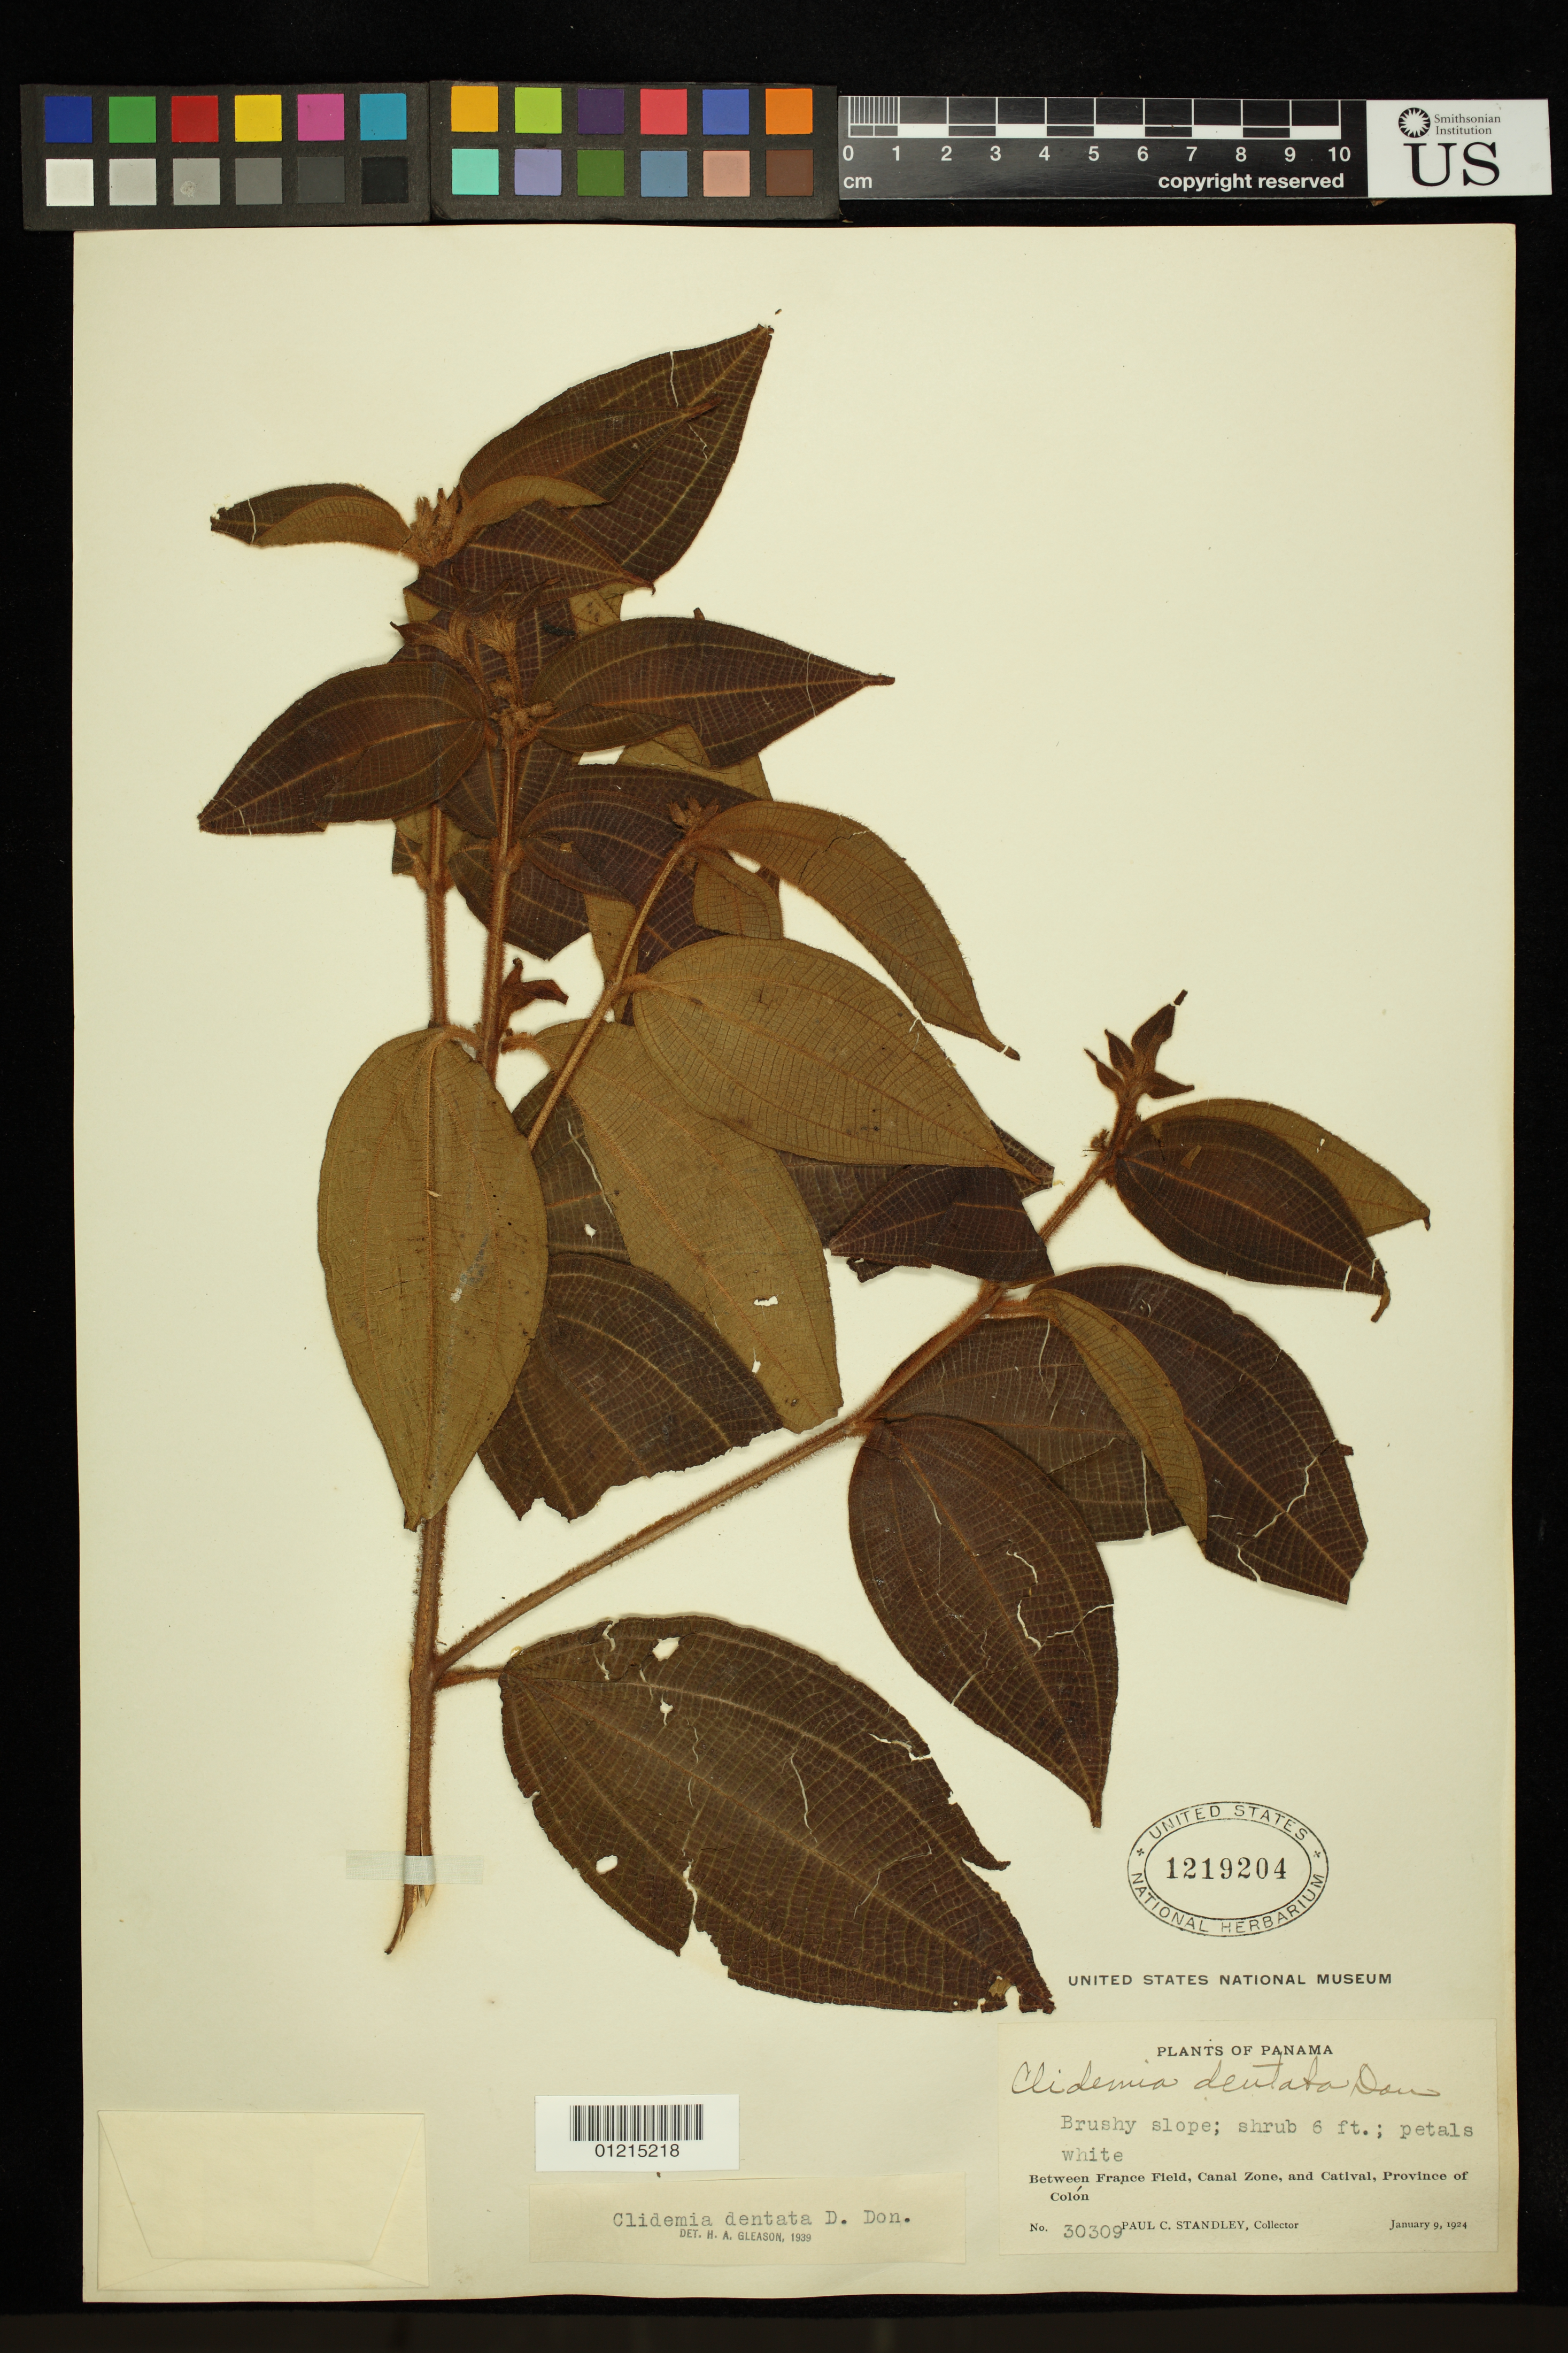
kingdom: Plantae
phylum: Tracheophyta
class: Magnoliopsida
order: Myrtales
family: Melastomataceae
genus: Clidemia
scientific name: Clidemia dentata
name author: D. Don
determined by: Gleason, H. A.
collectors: P. C. Standley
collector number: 30309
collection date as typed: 09 Jan 1924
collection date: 1924-01-09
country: Panama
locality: Between France Field, Canal Zone, and Catival, Province of Colón.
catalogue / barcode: US 1219204